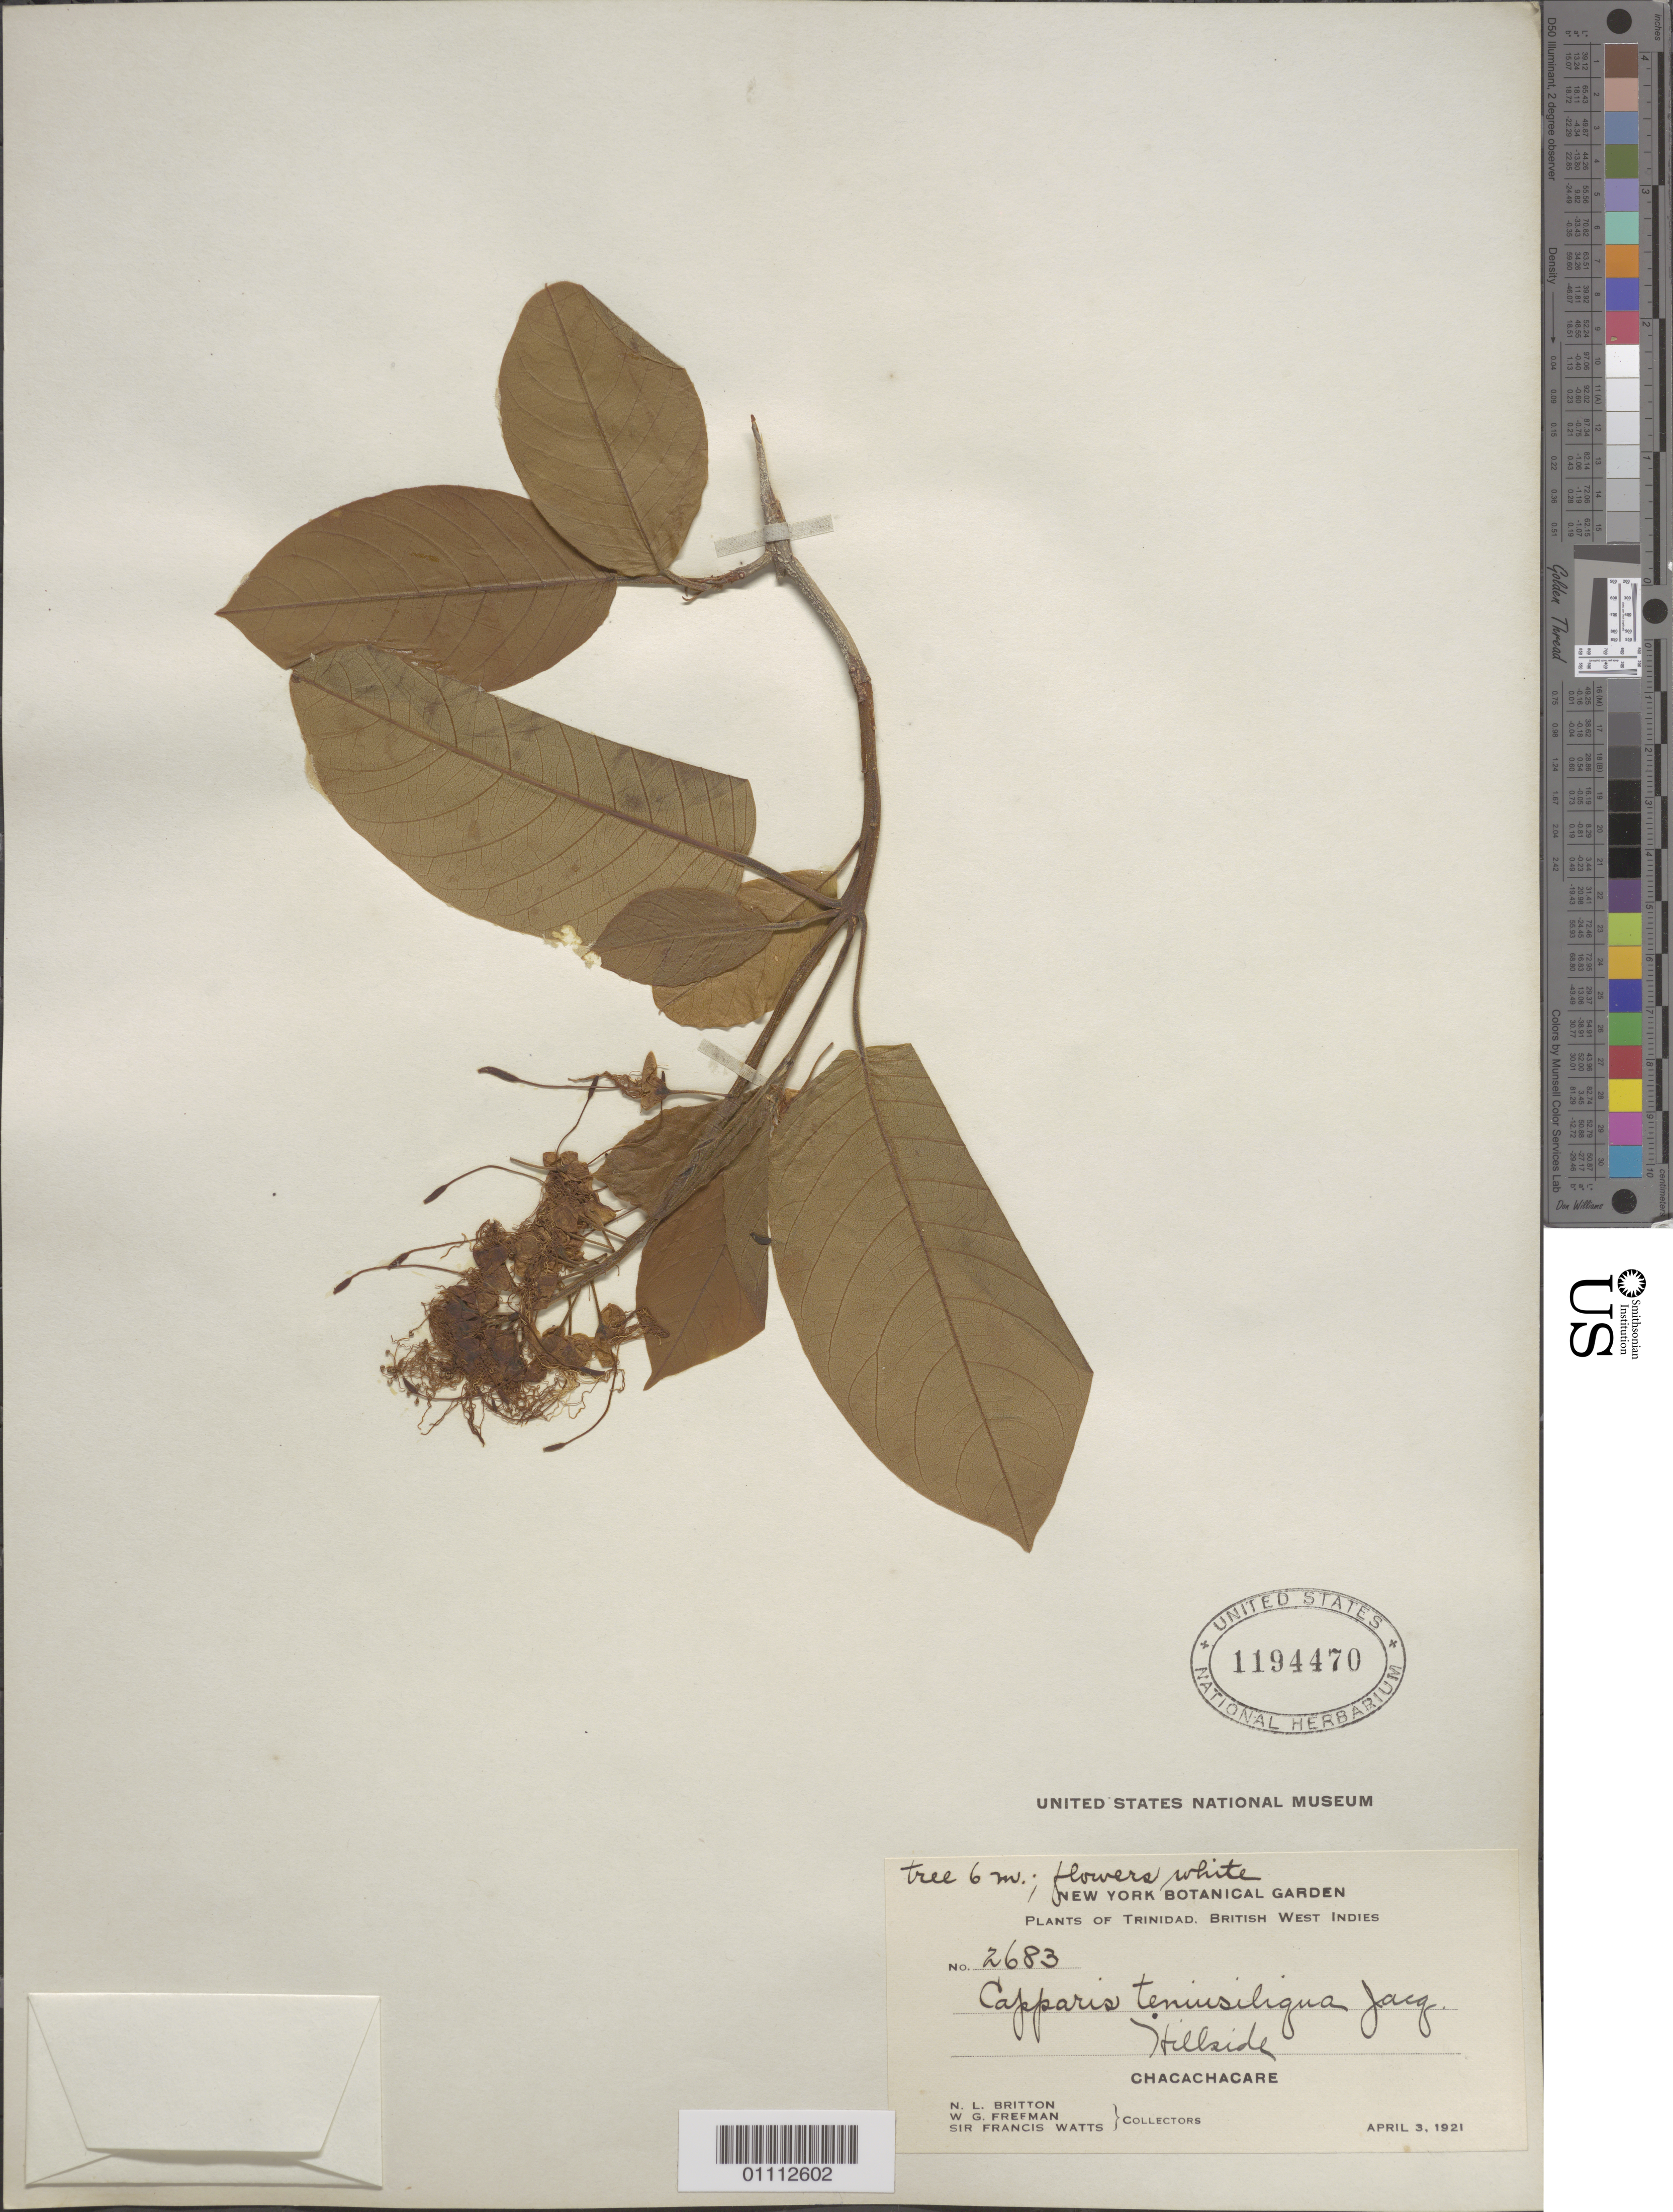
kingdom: Plantae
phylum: Tracheophyta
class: Magnoliopsida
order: Brassicales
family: Capparaceae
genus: Capparis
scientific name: Capparis tenuisiliqua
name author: Jacq.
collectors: W. Freeman & F. Watts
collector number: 2683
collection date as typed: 03 Apr 1921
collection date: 1921-04-03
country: Trinidad and Tobago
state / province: Diego Martin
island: Chacachacare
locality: Hillside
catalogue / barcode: US 1194470